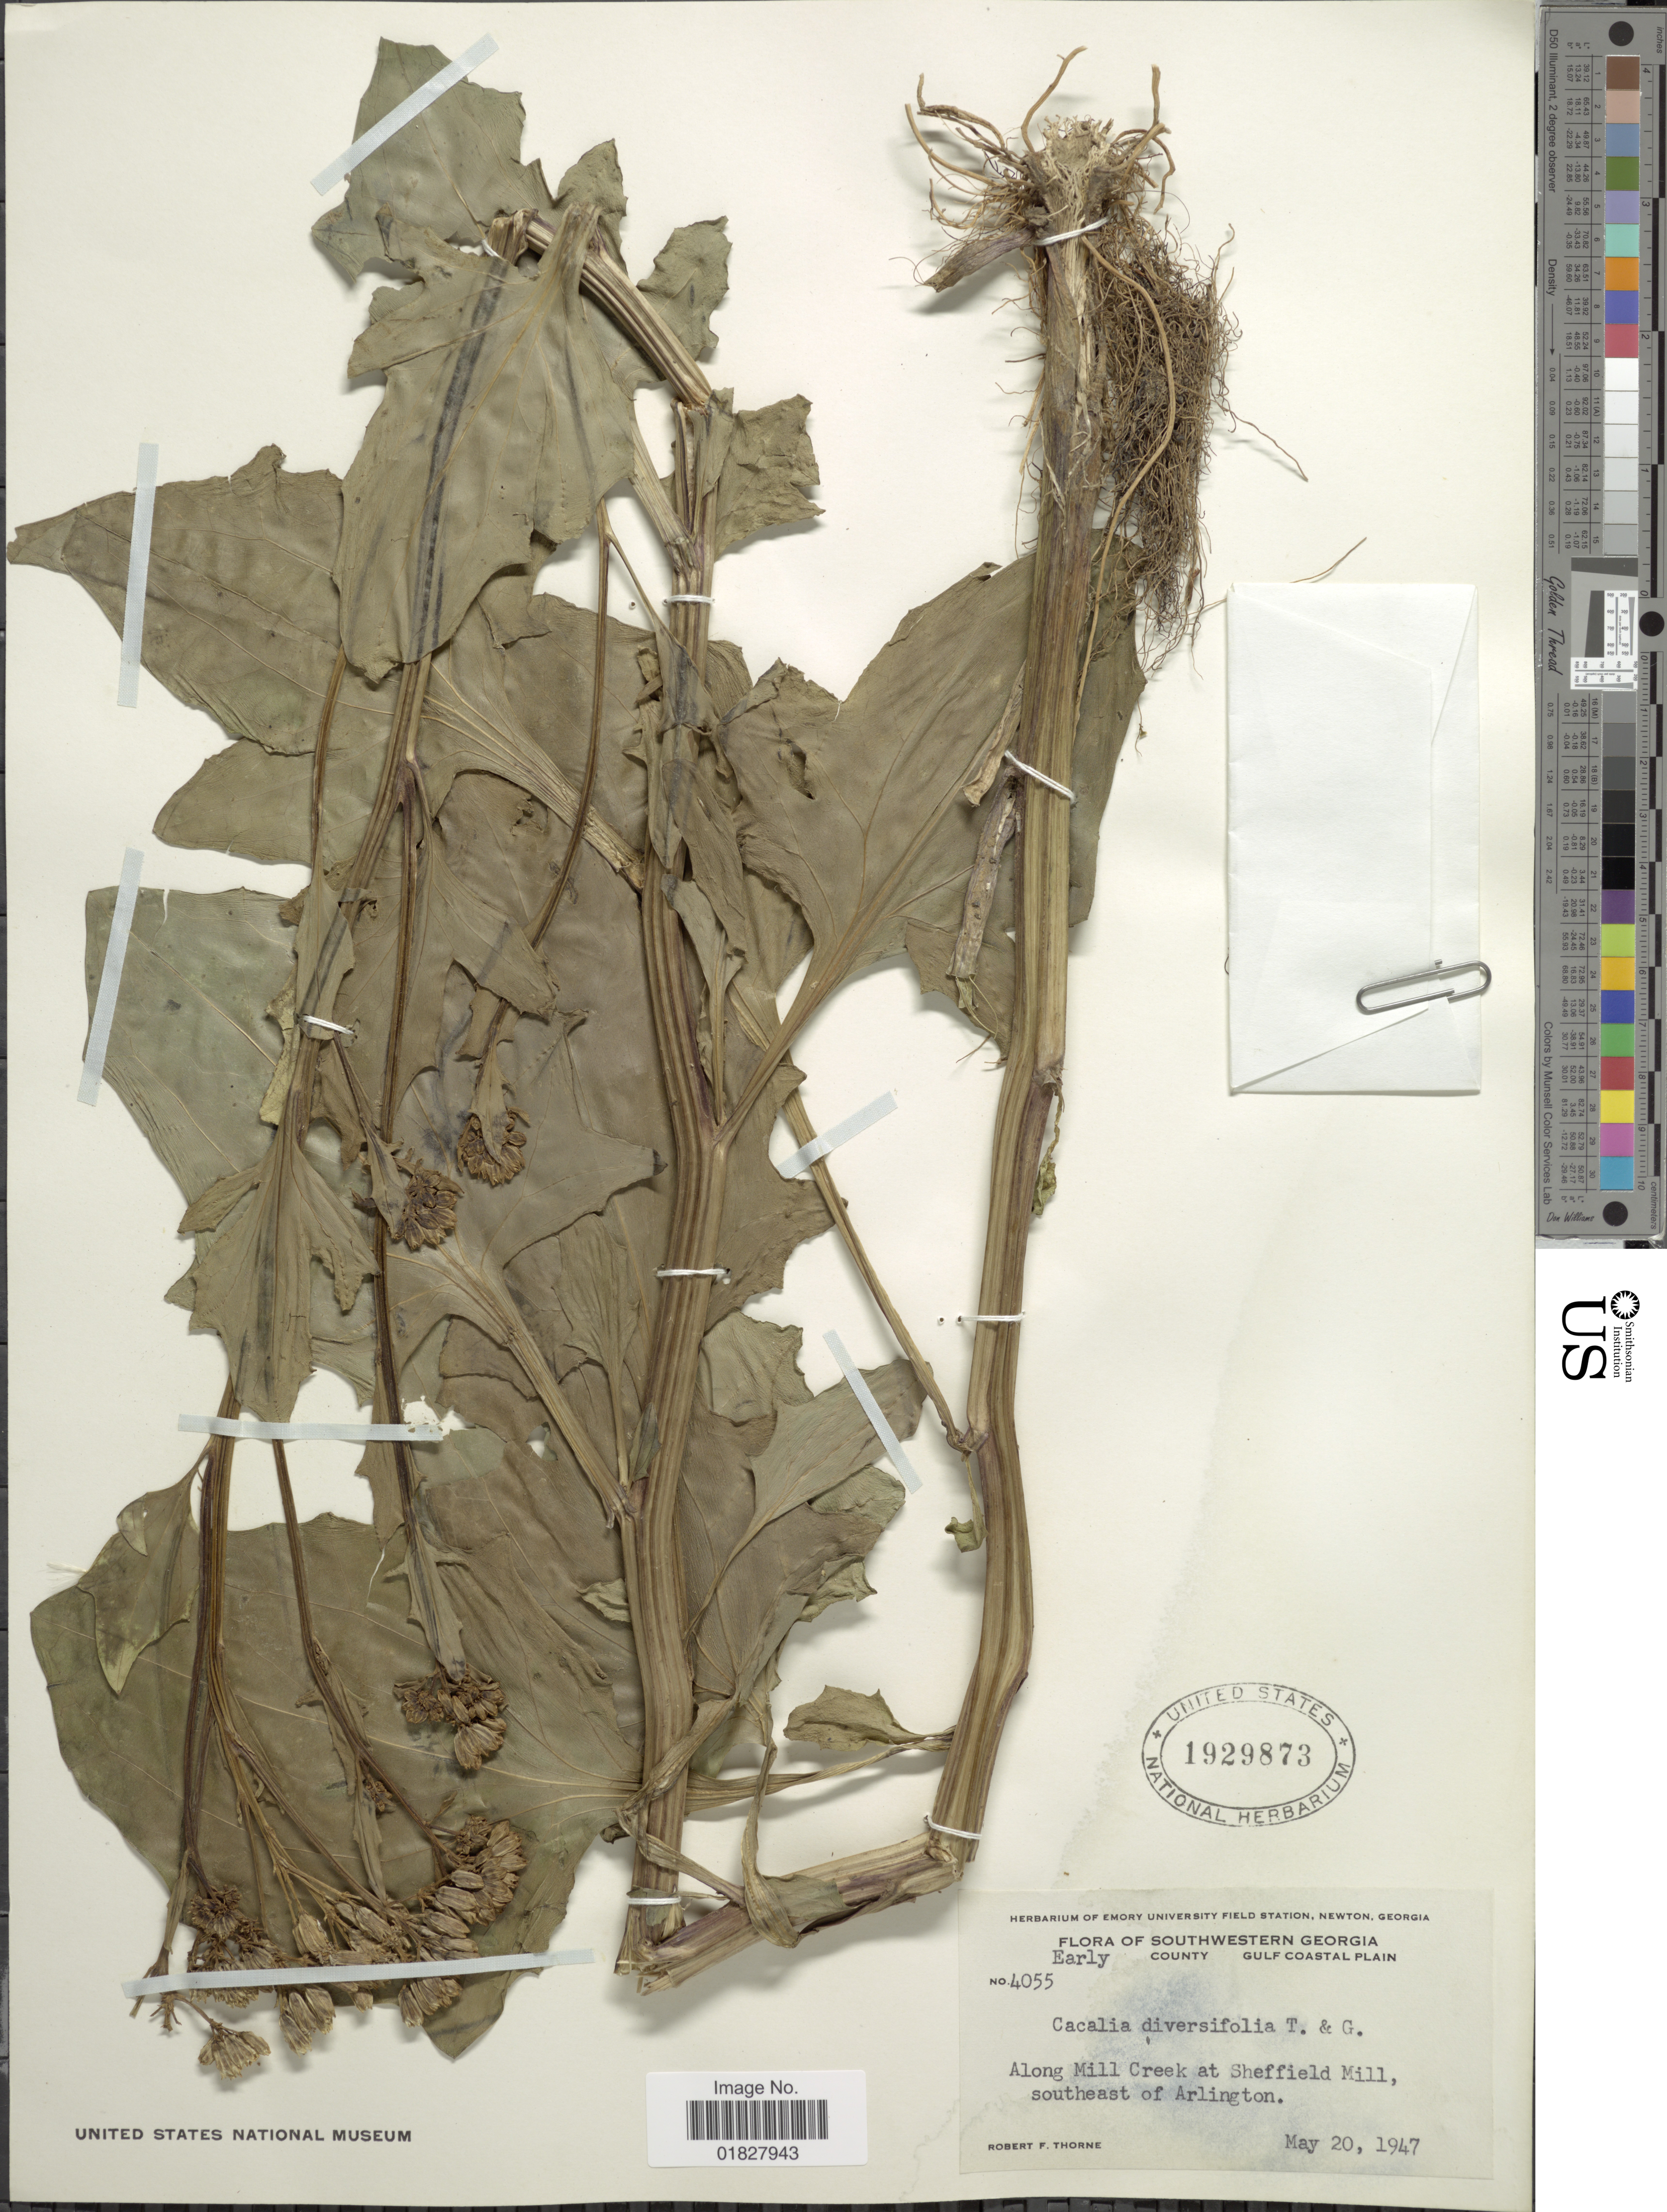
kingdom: Plantae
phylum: Tracheophyta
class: Magnoliopsida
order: Asterales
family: Asteraceae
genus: Arnoglossum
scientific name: Arnoglossum diversifolium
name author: (Torr. & A. Gray) H. Rob.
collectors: R. F. Thorne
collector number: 4055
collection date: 1947-05-20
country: United States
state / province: Georgia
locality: Southwestern Georgia, Early County, Gulf Coastal Plain, along Mill Creek at Sheffield Mill, southeast of Arlington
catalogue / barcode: US 1929873